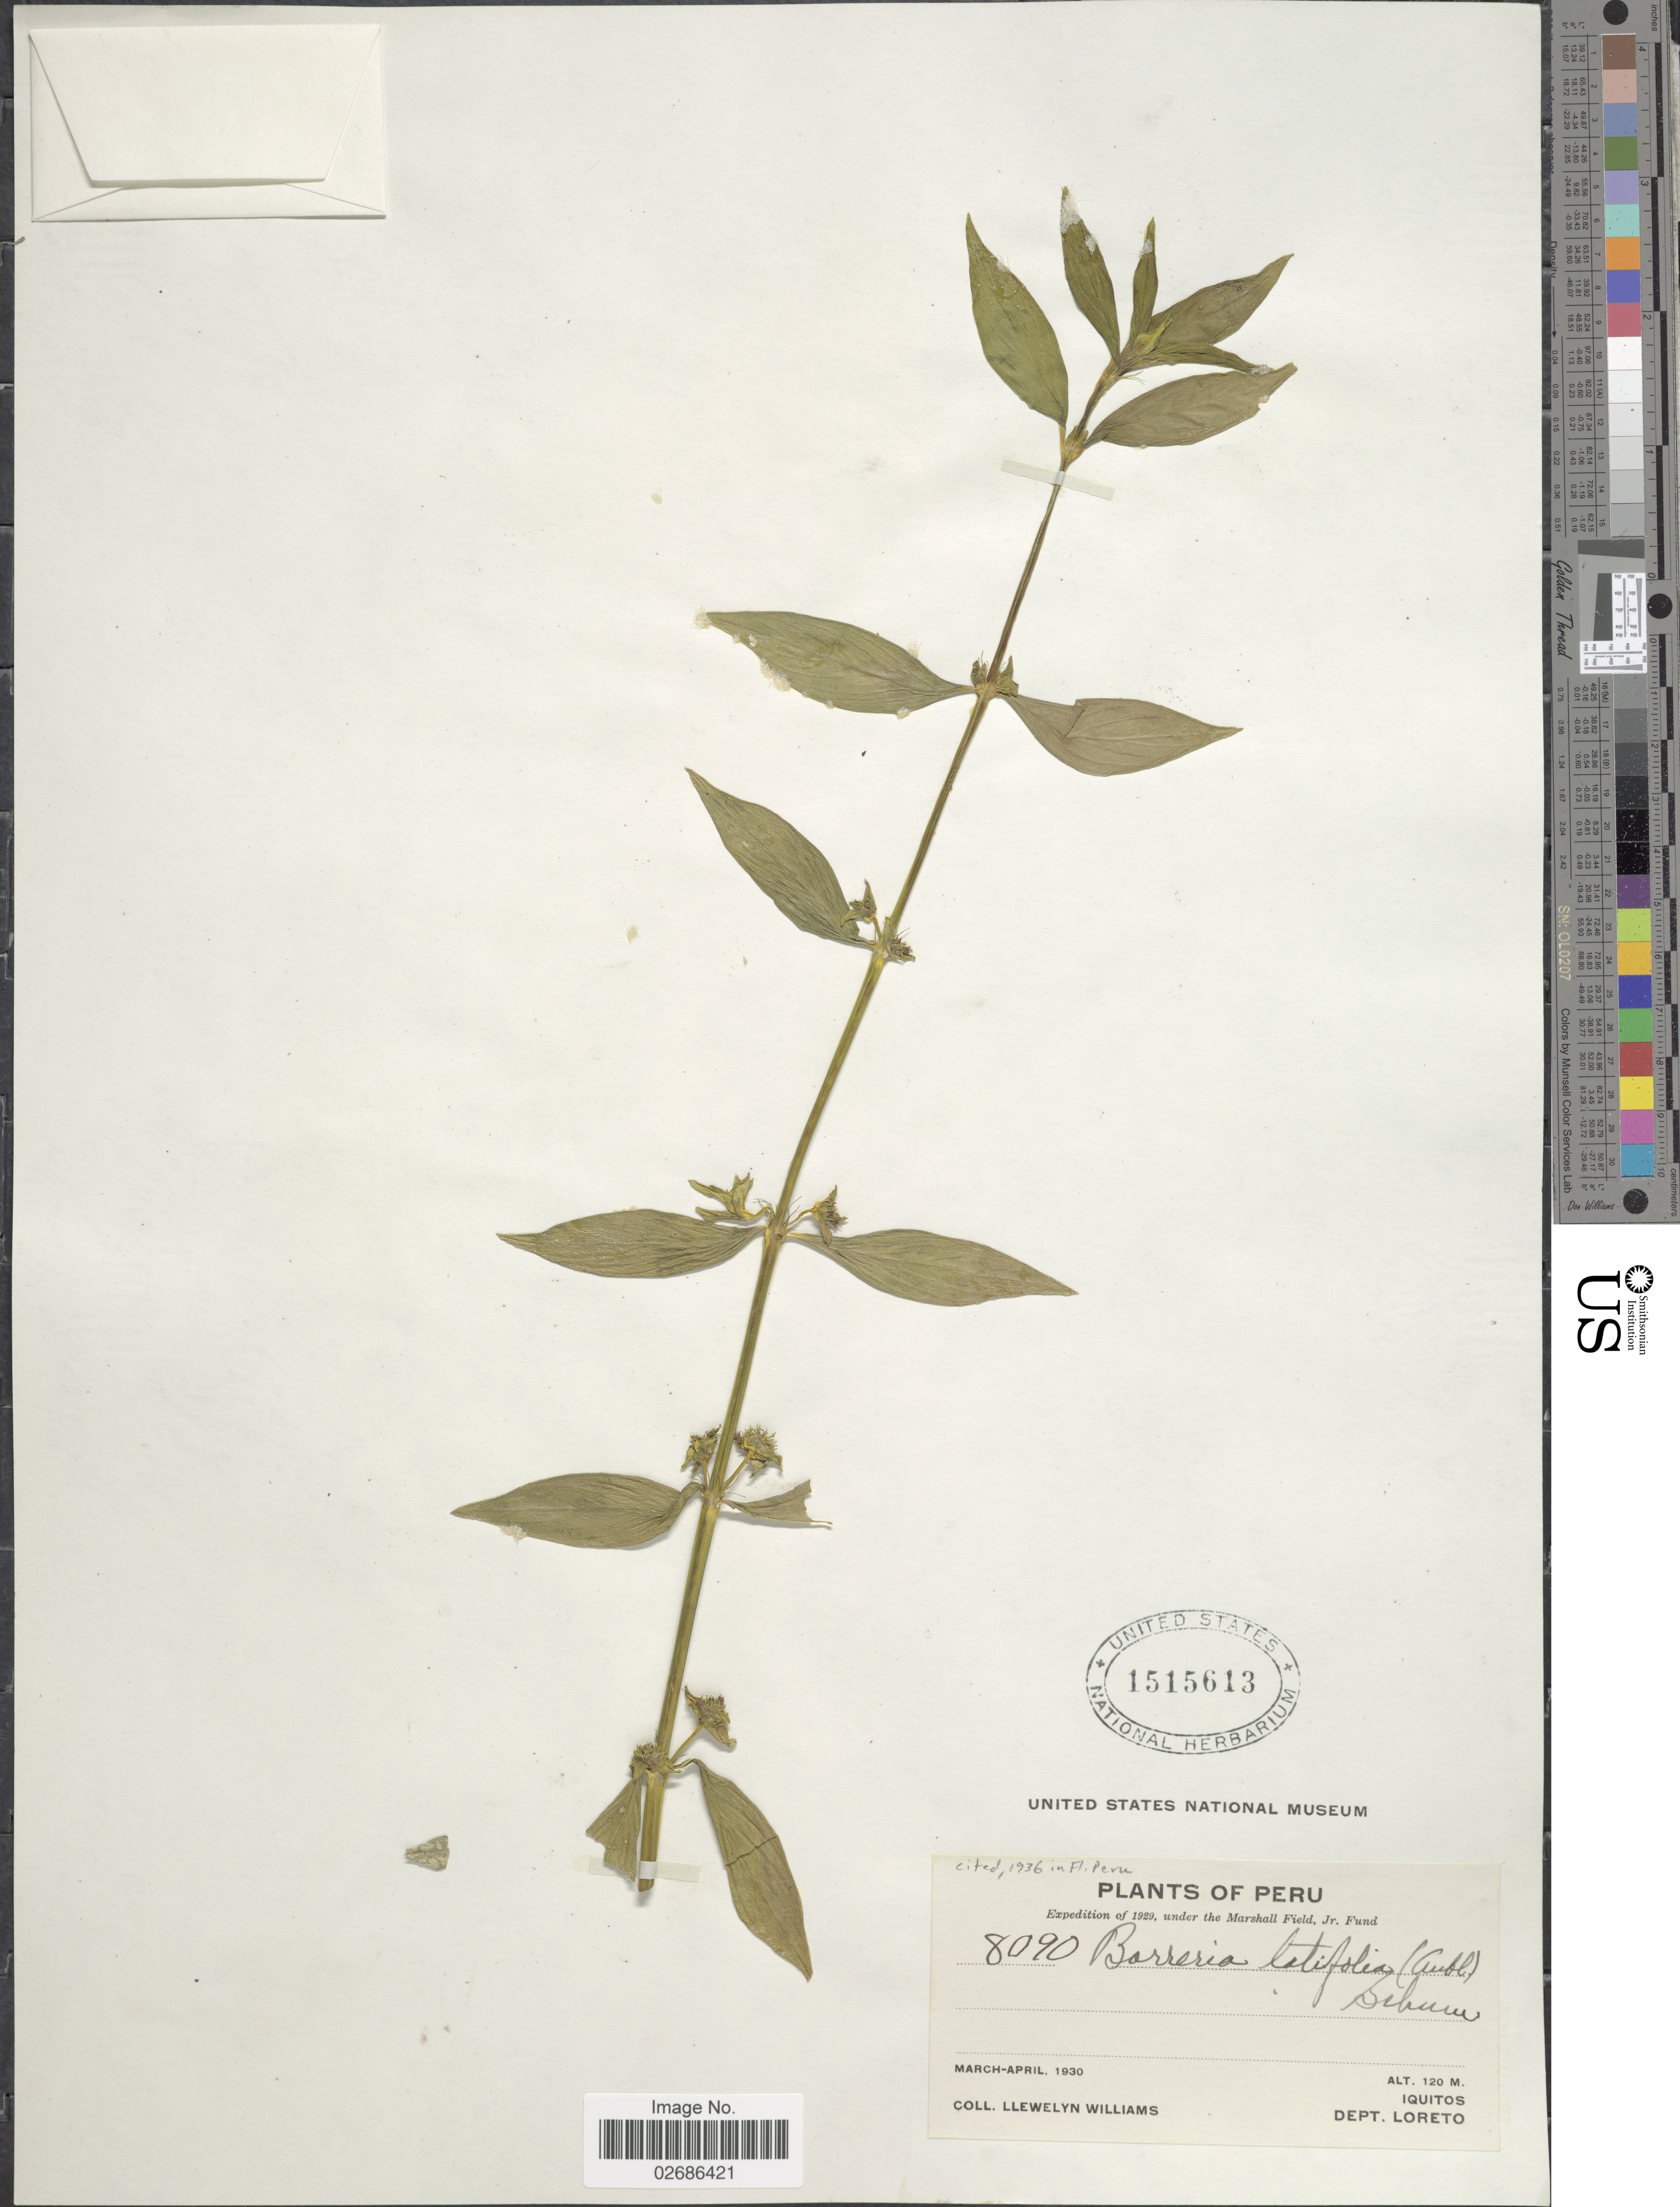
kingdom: Plantae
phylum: Tracheophyta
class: Magnoliopsida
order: Gentianales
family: Rubiaceae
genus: Borreria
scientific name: Borreria latifolia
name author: (Aubl.) K. Schum.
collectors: Ll. Williams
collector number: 8090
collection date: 1930-03/1930-04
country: Peru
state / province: Loreto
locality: Iquitos, Dept. Loreto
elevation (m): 120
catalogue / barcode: US 1515613